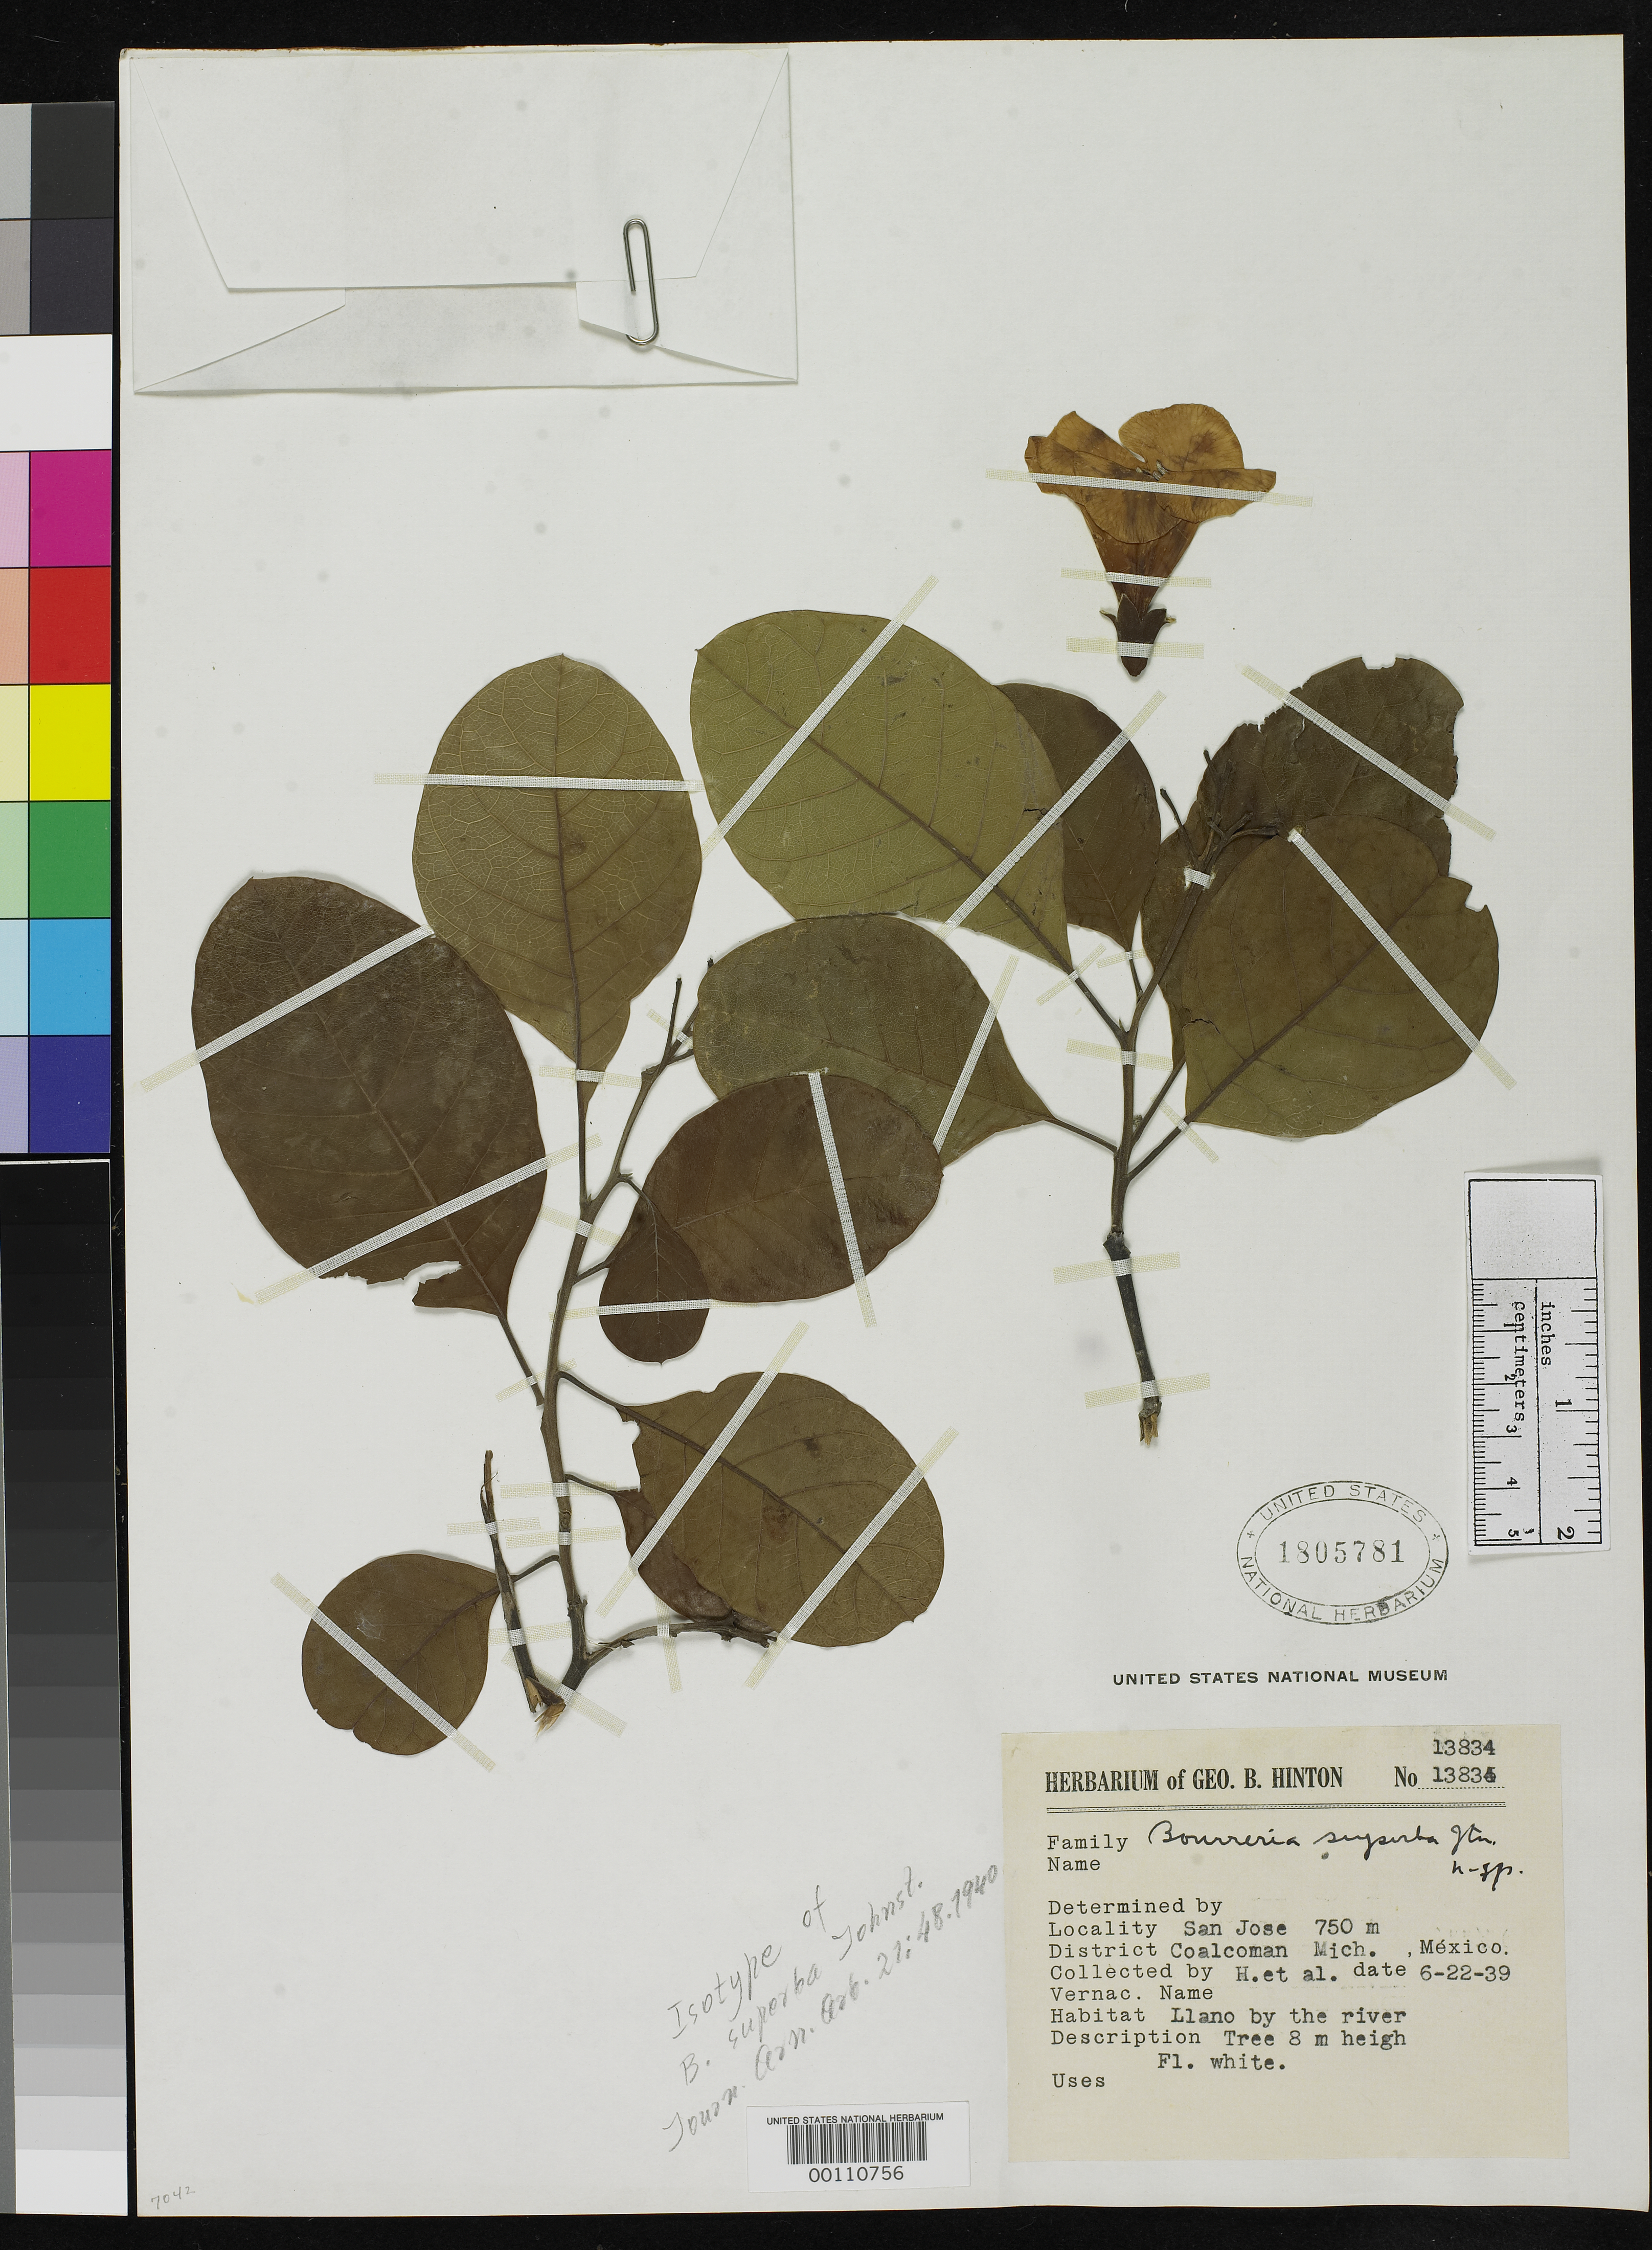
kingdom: Plantae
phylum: Tracheophyta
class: Magnoliopsida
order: Boraginales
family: Ehretiaceae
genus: Bourreria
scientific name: Bourreria superba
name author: I.M. Johnst.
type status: Isotype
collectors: G. B. Hinton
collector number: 13834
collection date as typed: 22 Jun 1939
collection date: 1939-06-22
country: Mexico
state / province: Michoacán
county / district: Coalcoman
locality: San José.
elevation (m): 750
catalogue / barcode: US 1805781